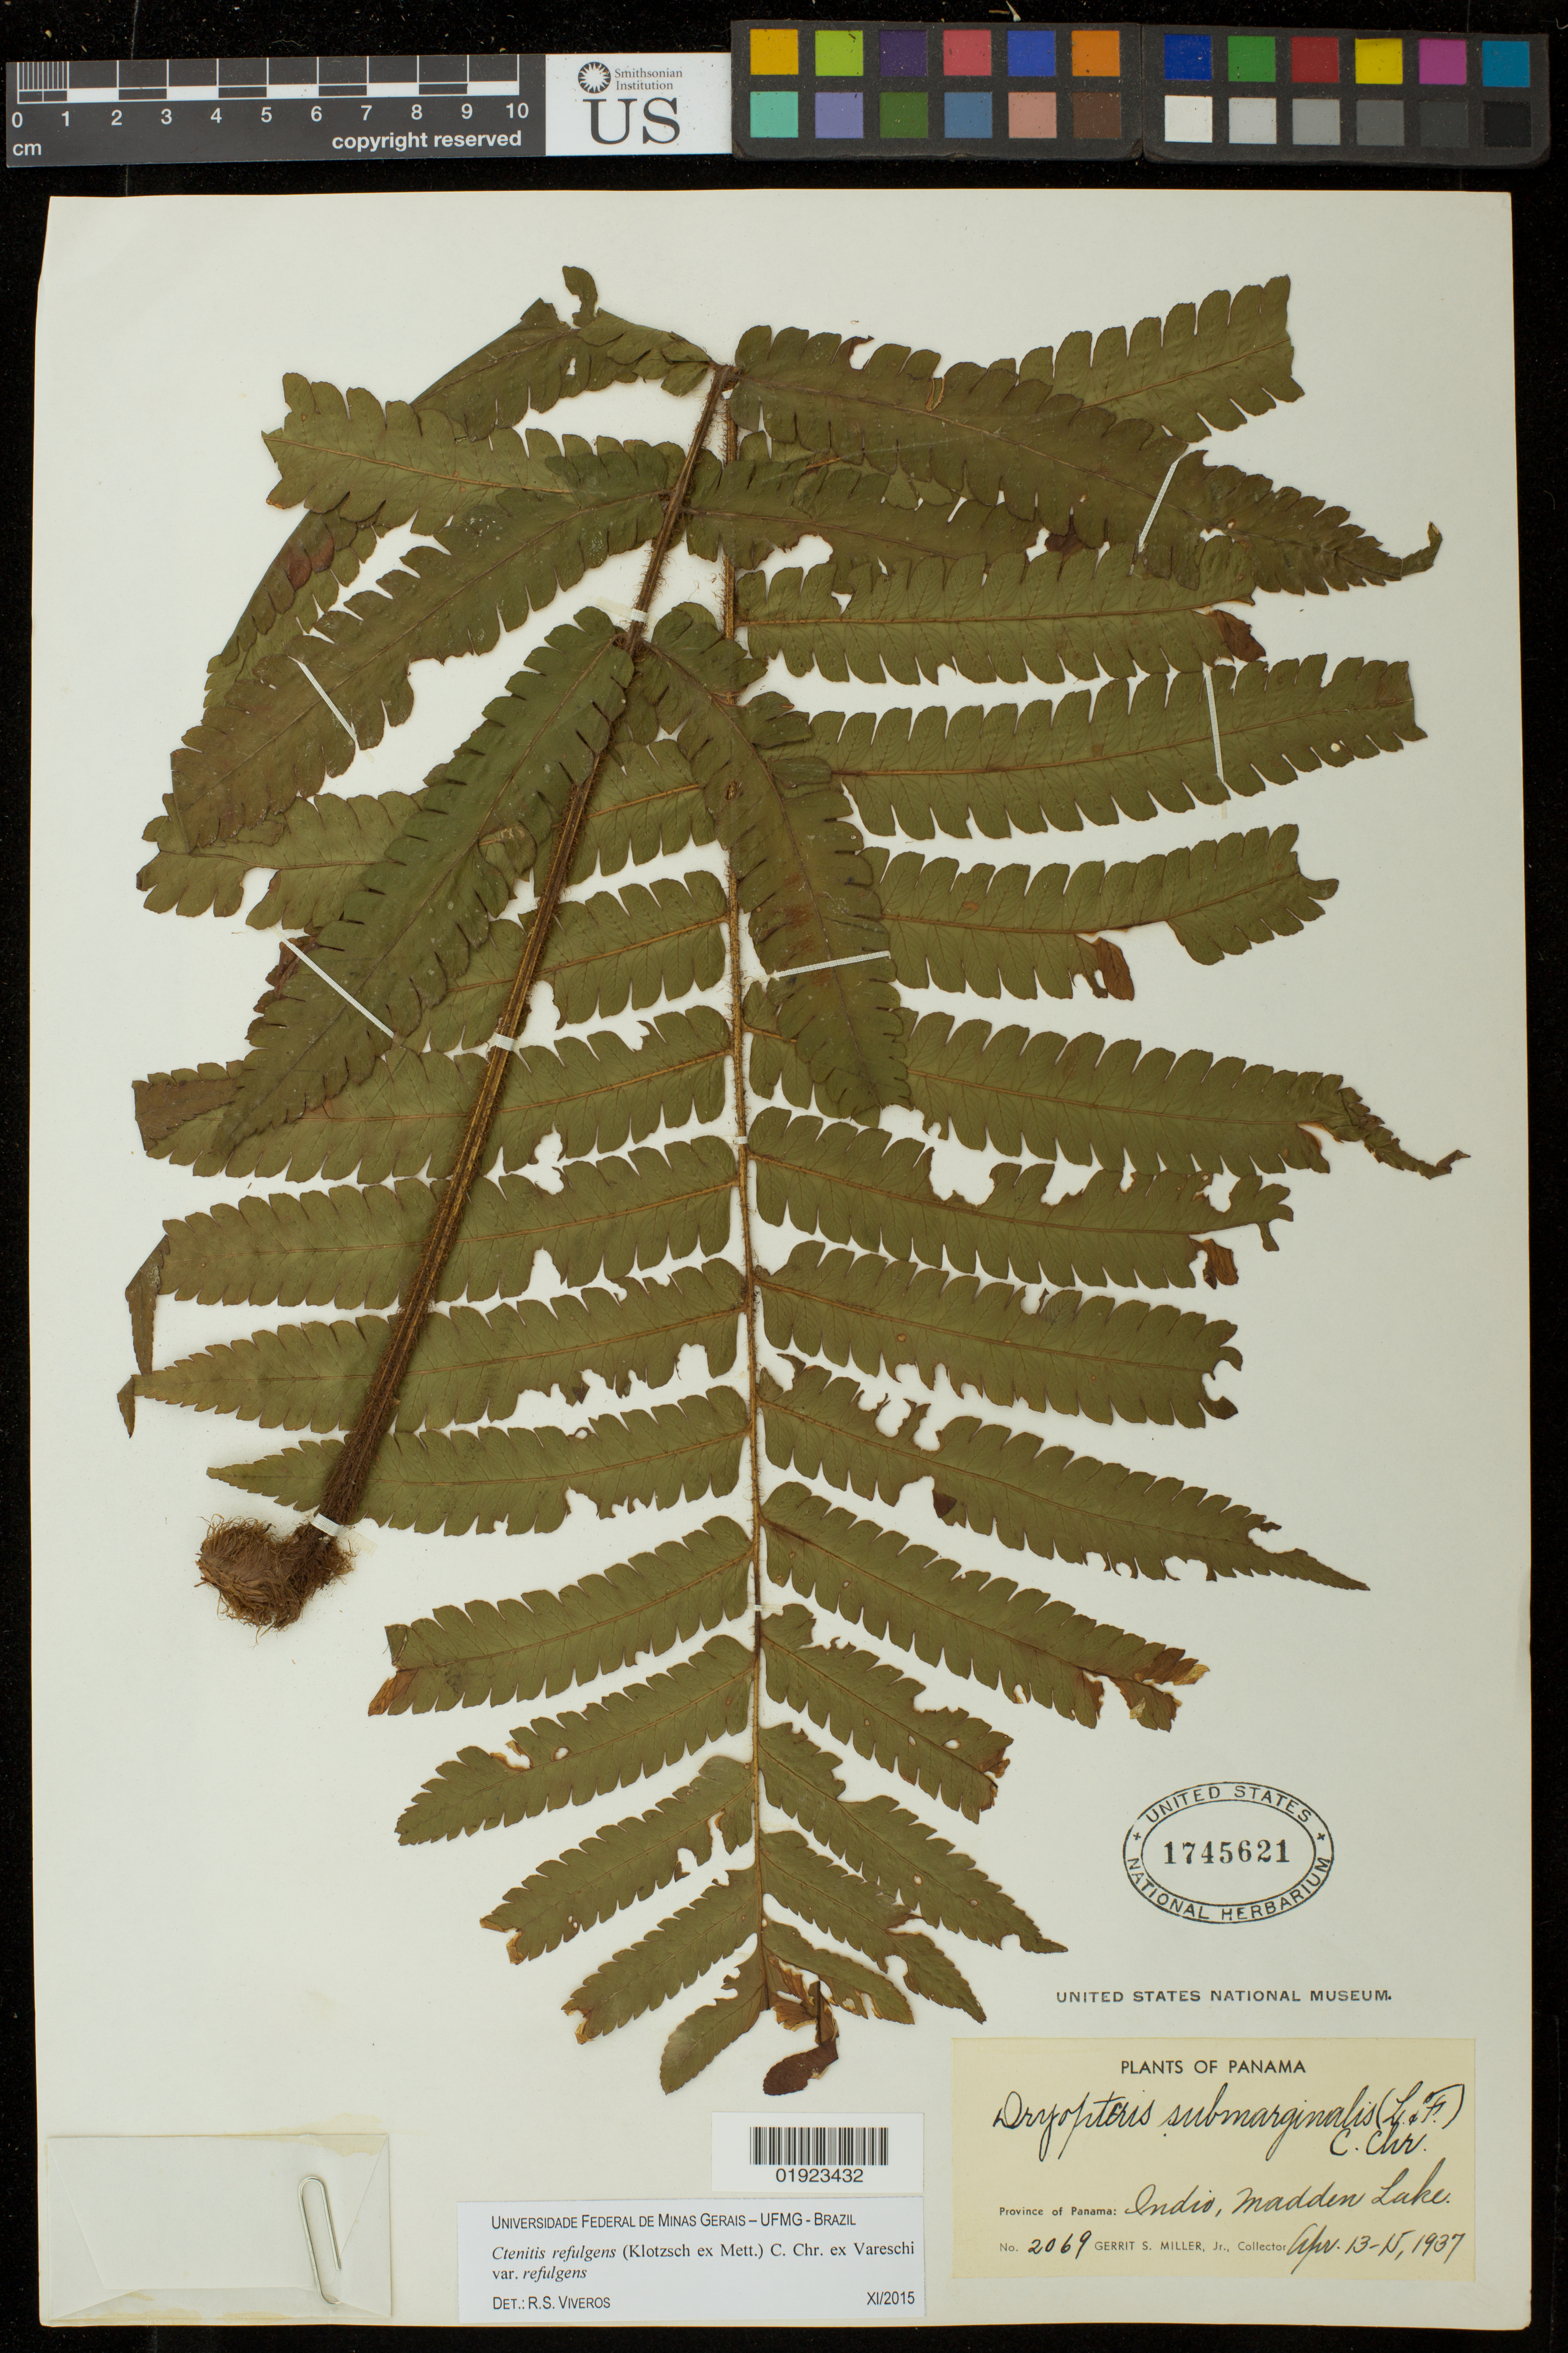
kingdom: Plantae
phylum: Tracheophyta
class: Polypodiopsida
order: Polypodiales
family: Dryopteridaceae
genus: Ctenitis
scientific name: Ctenitis refulgens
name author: (Mett.) Vareschi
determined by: Viveros, R. S.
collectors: G. S. Miller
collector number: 2069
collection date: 1937-04-13/1937-04-15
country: Panama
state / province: Panamá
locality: Indio, Madden Lake.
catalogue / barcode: US 1745621